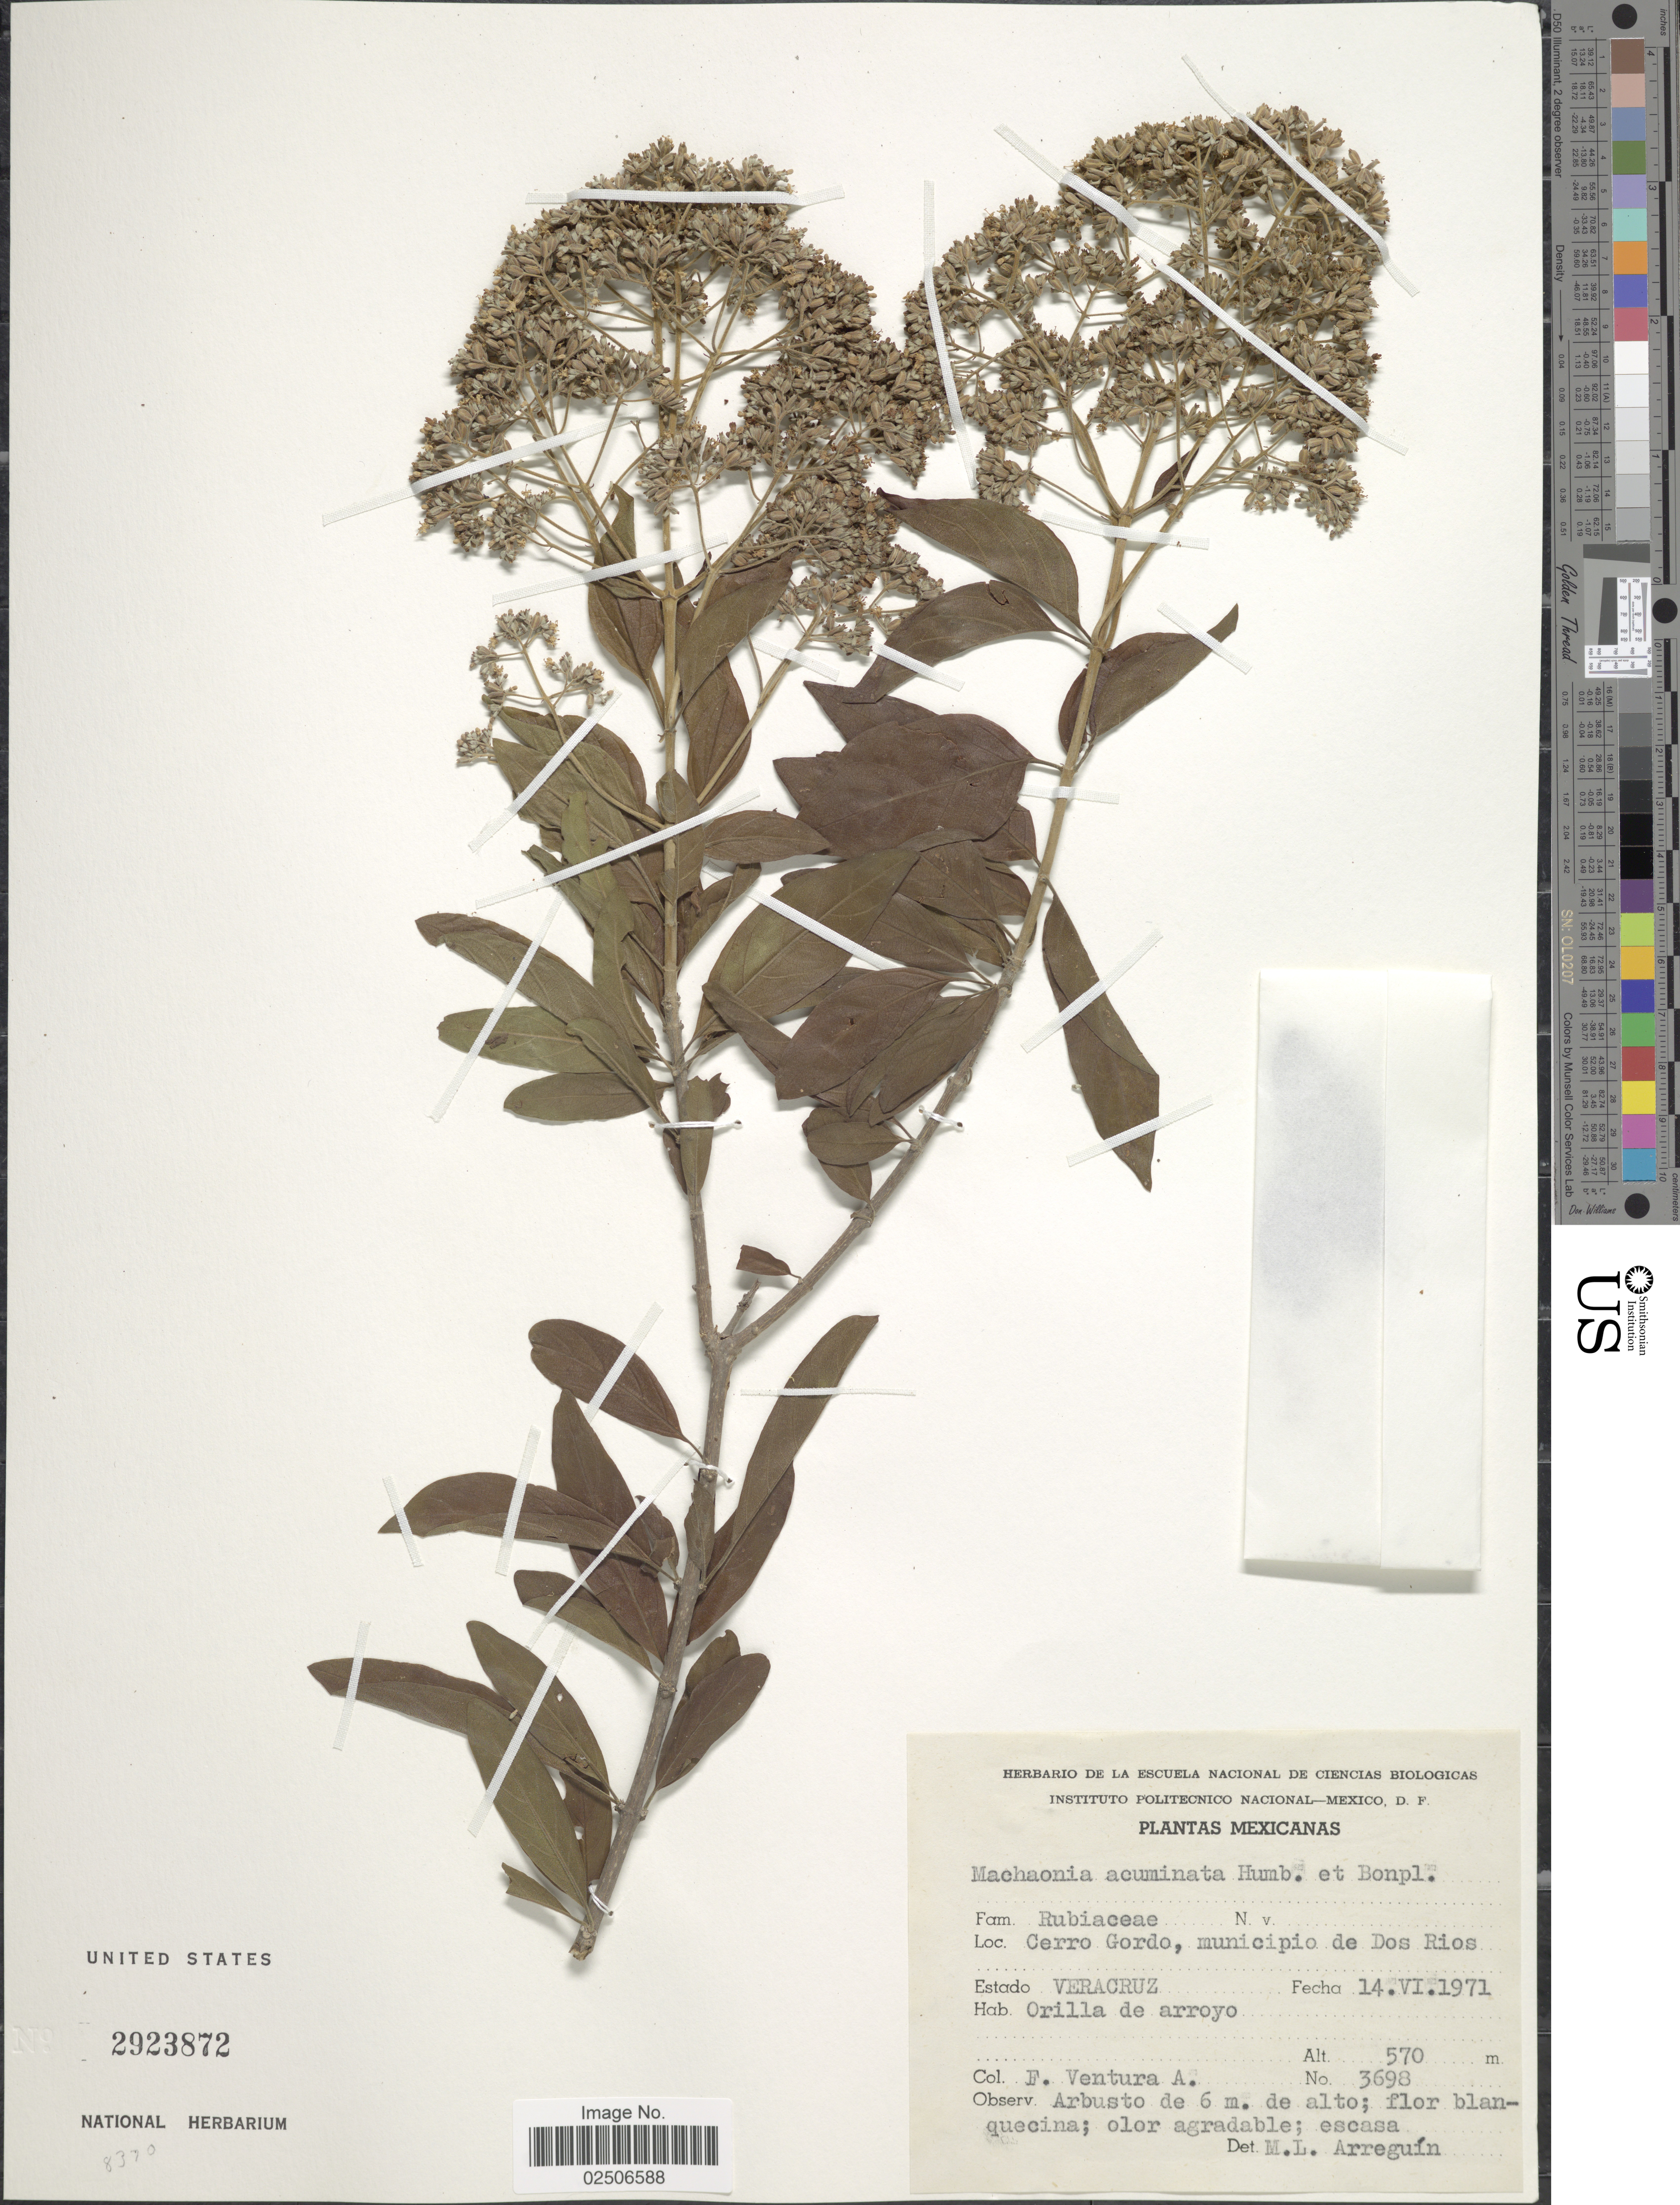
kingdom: Plantae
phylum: Tracheophyta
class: Magnoliopsida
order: Gentianales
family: Rubiaceae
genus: Machaonia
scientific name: Machaonia acuminata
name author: Bonpl.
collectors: F. Ventura A.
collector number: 3698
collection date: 1971-06-14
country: Mexico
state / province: Veracruz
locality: Cerro Gordo, municipio de Dos Rios, Estado Veracruz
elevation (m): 570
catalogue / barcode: US 2923872